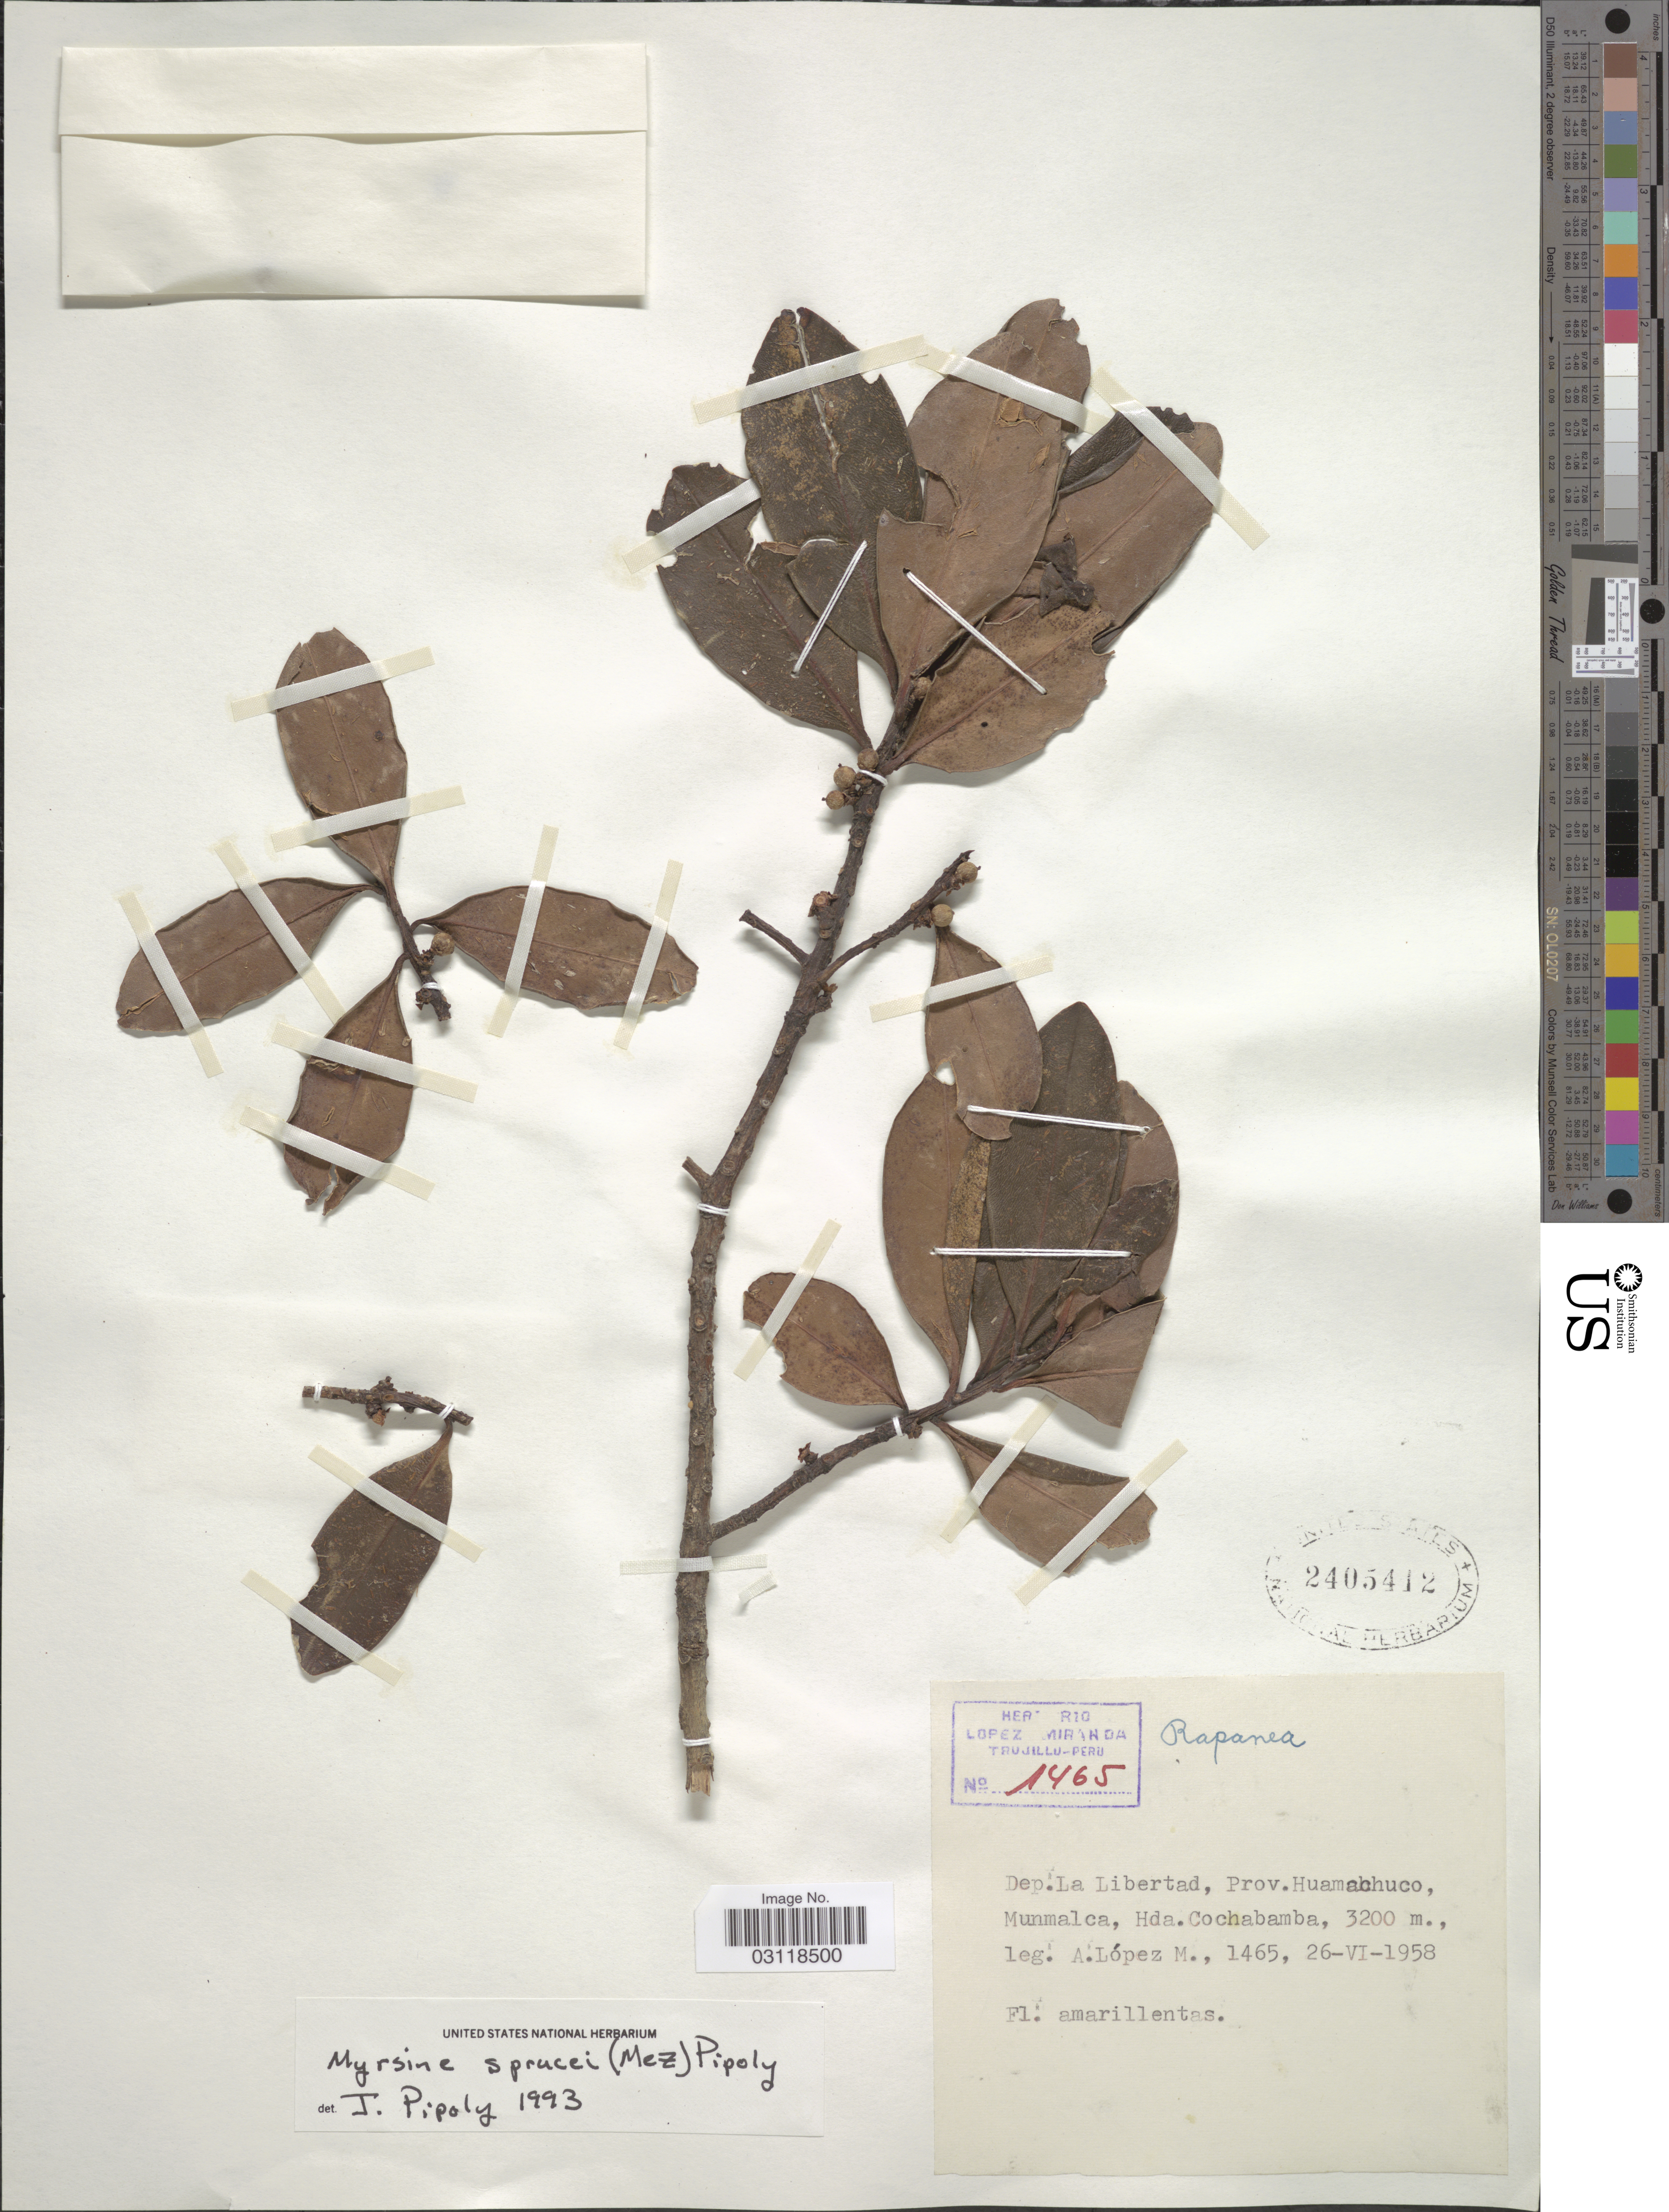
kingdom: Plantae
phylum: Tracheophyta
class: Magnoliopsida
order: Ericales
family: Primulaceae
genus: Rapanea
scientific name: Rapanea sprucei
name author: Rusby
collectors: A. López M.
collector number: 1465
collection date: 1958-06-26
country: Bolivia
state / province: Cochabamba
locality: Dep. La Libertad, Prov. Huamachuco, Munmalca, Hda. Cochabamba.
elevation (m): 3200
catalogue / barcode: US 2405412